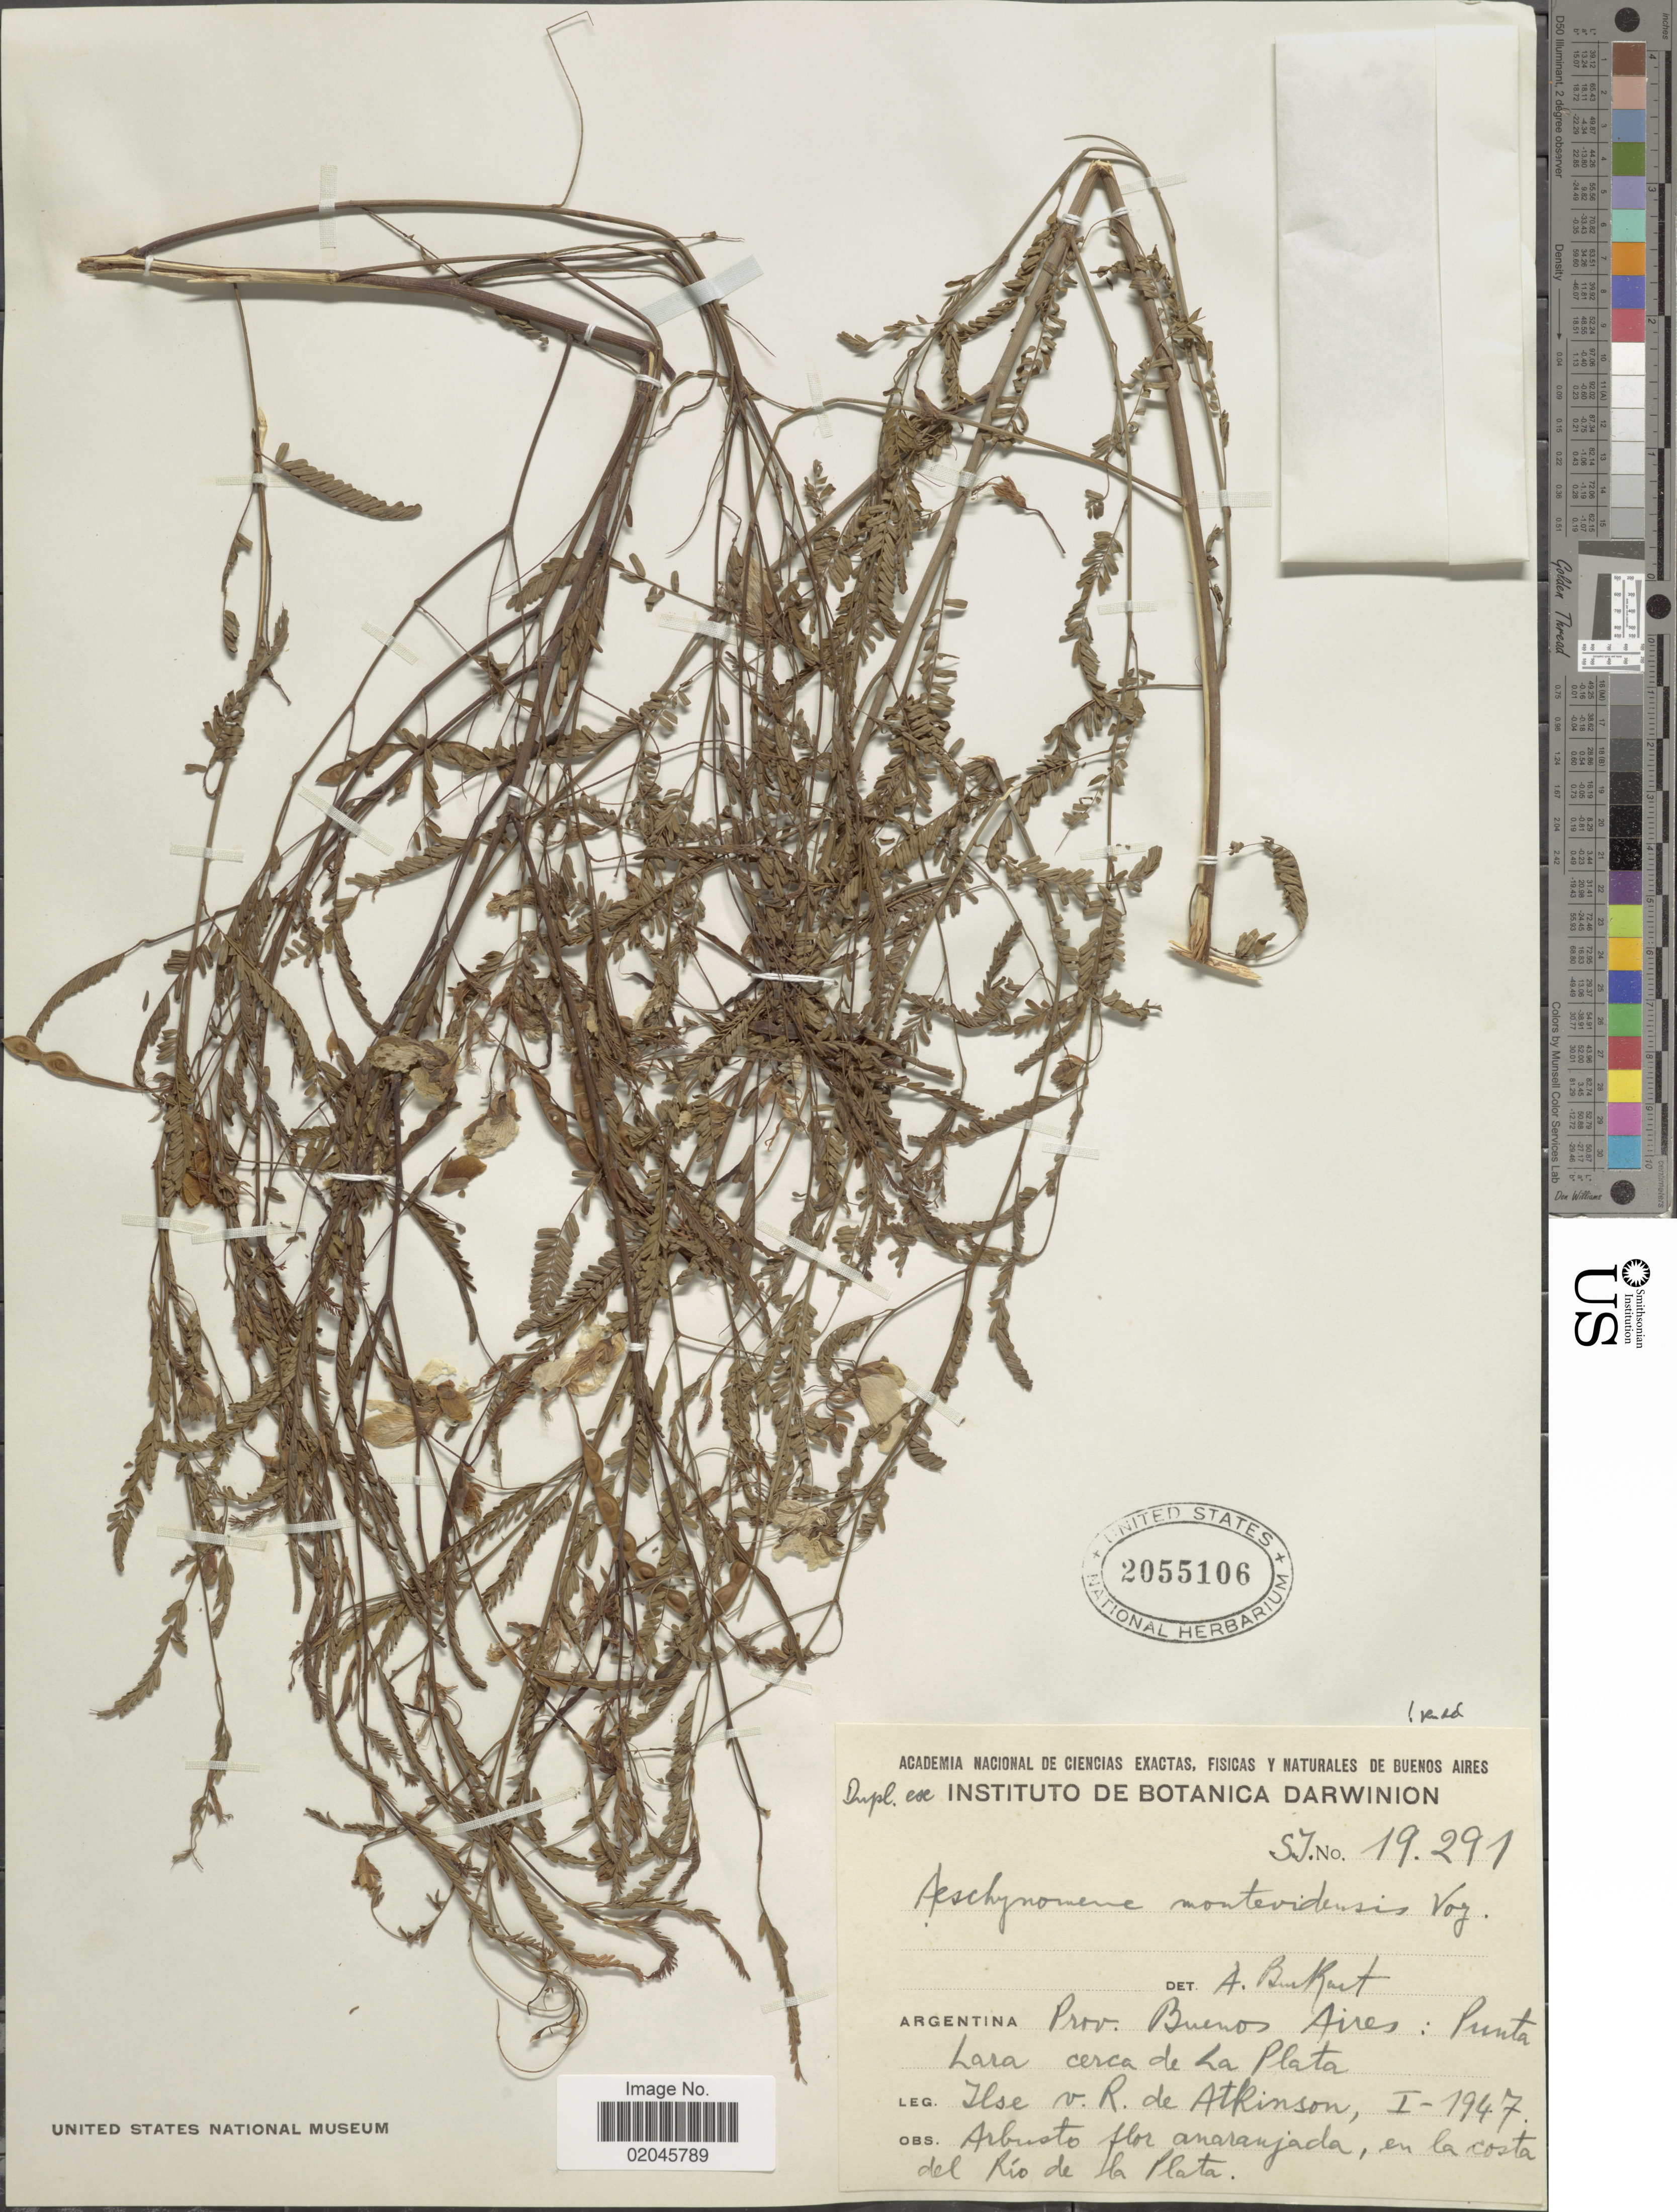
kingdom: Plantae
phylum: Tracheophyta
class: Magnoliopsida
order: Fabales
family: Fabaceae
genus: Aeschynomene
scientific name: Aeschynomene montevidensis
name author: Vogel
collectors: I. Atkinson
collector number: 19+291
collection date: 1947-01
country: Argentina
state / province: Buenos Aires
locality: Punta Lara cerca de La Plata, en la costa del Rio de la Plata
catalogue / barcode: US 2055106